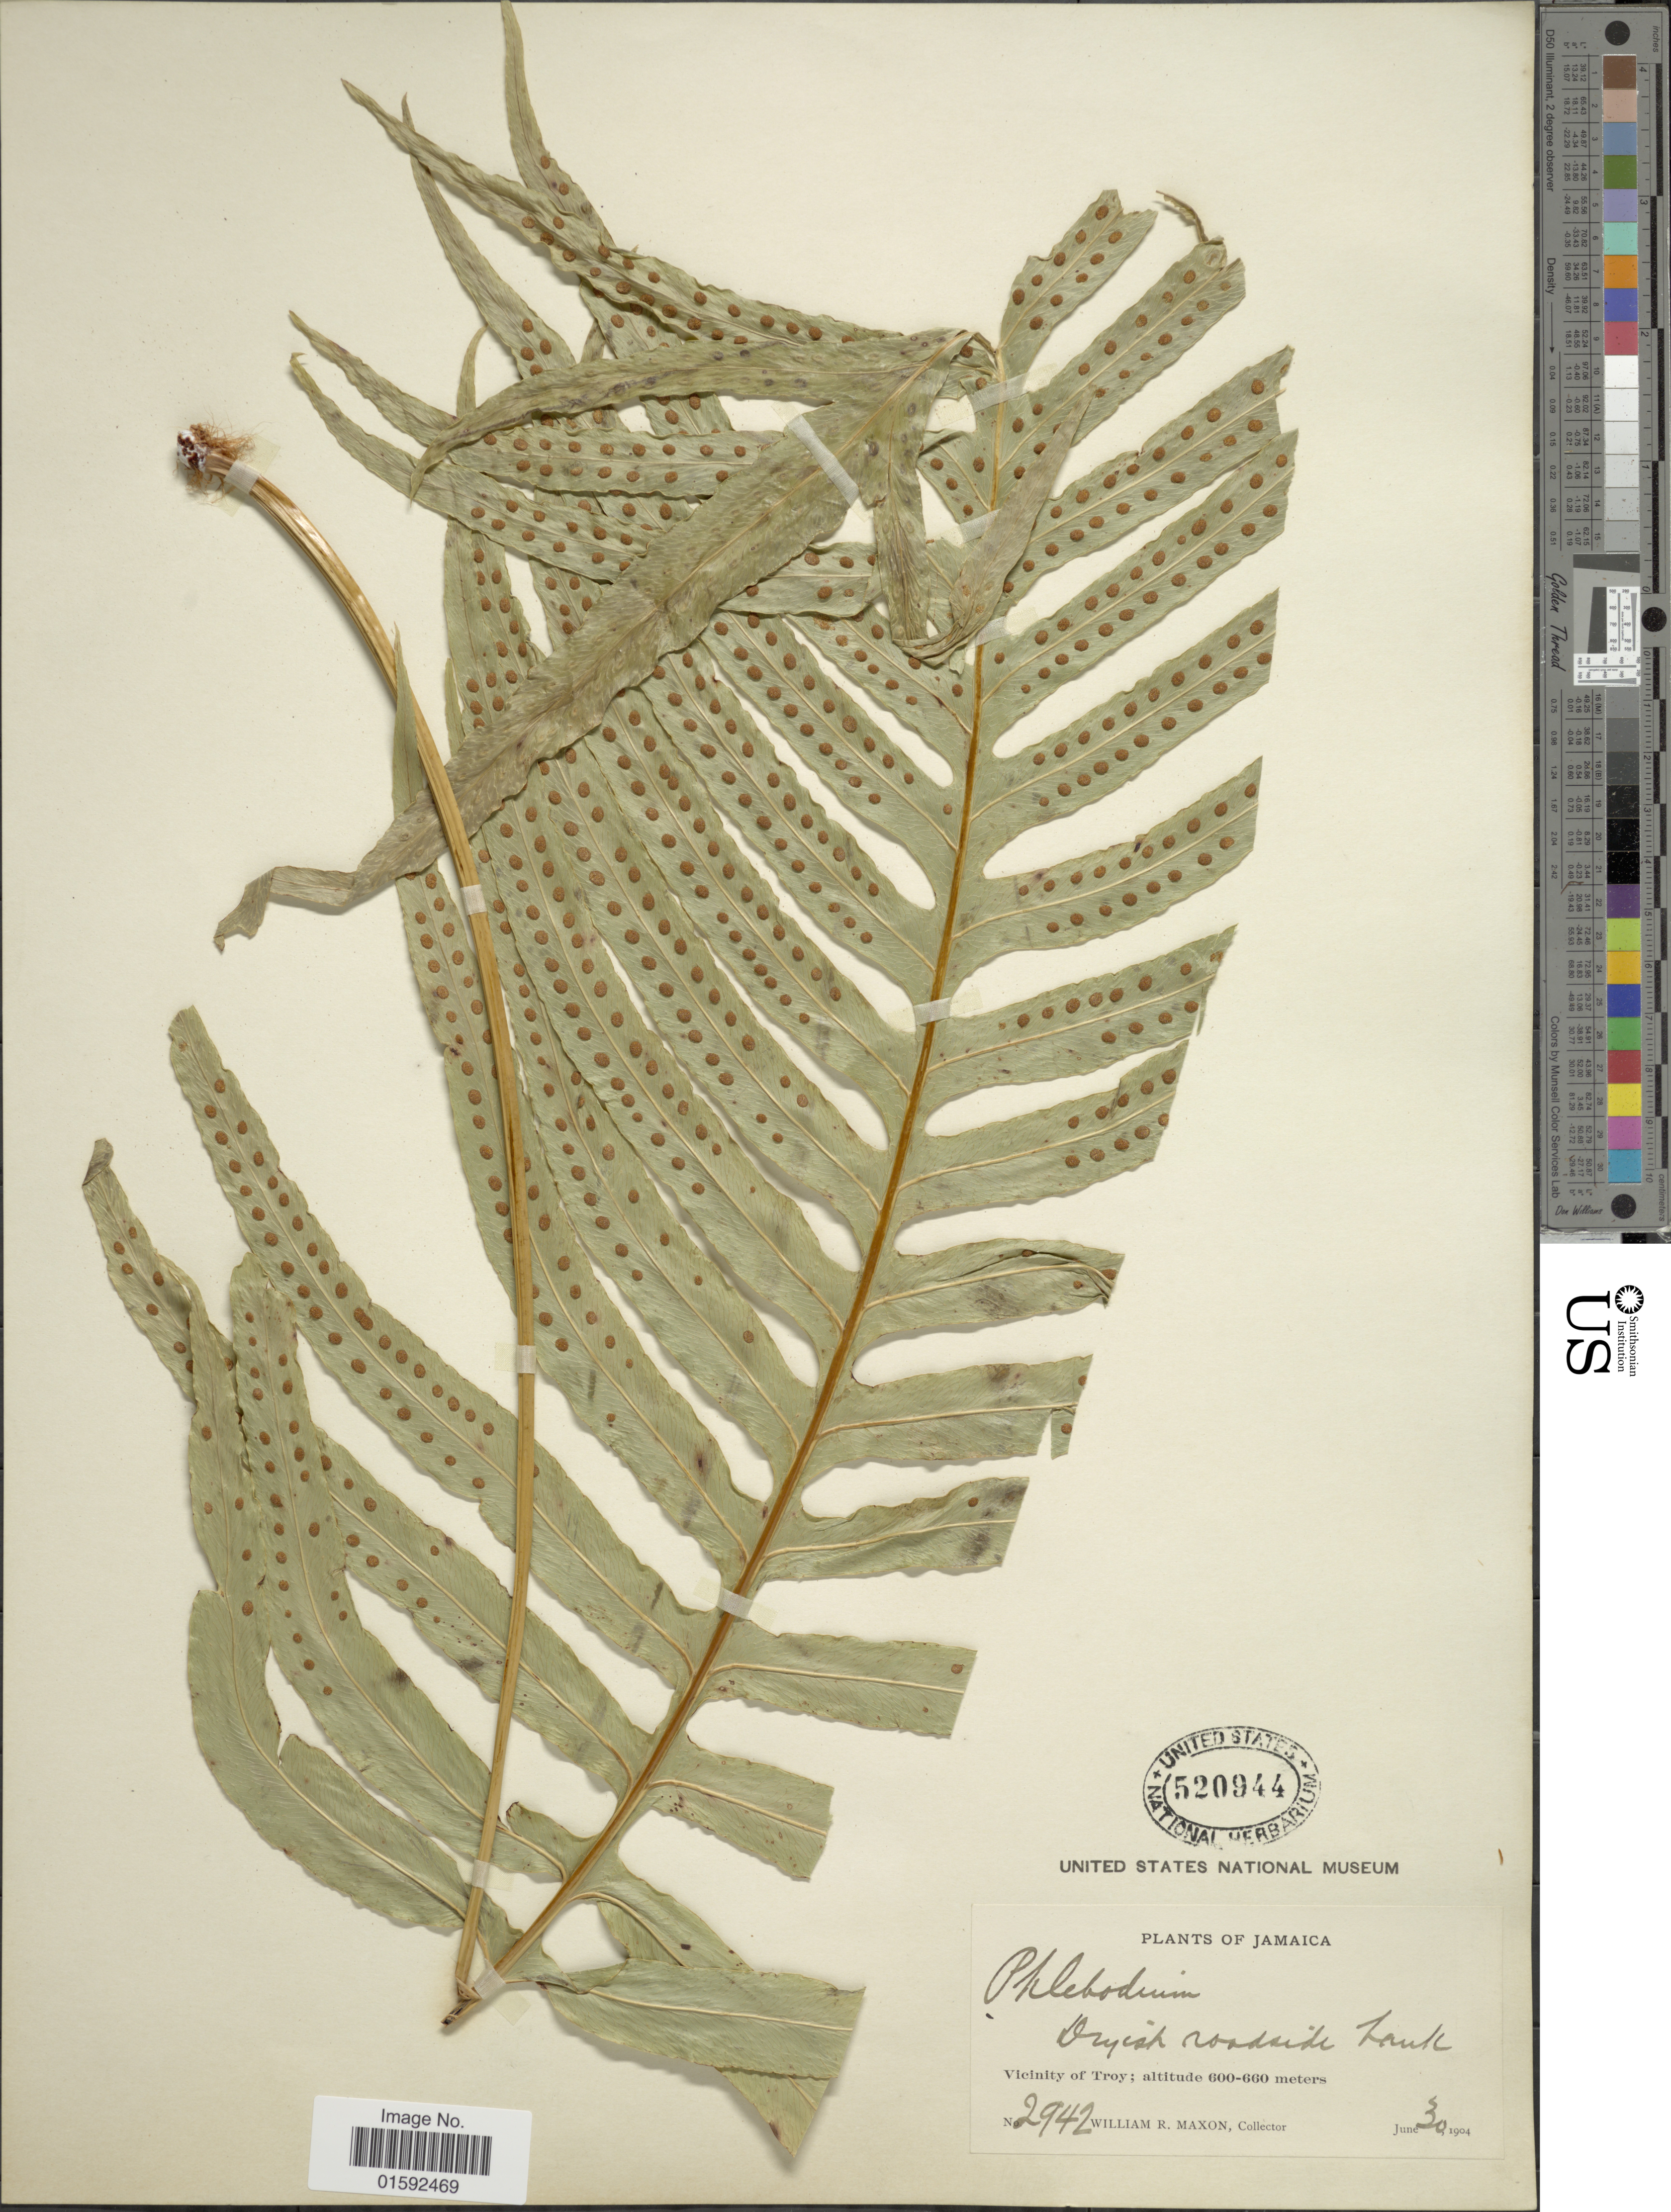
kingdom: Plantae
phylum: Tracheophyta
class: Polypodiopsida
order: Polypodiales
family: Polypodiaceae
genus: Phlebodium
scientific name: Phlebodium pseudoaureum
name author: (Cav.) Lellinger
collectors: W. R. Maxon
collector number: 2942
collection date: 1904-06-30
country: Jamaica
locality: Jamaica, Vicinity of Troy.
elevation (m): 600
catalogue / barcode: US 520944